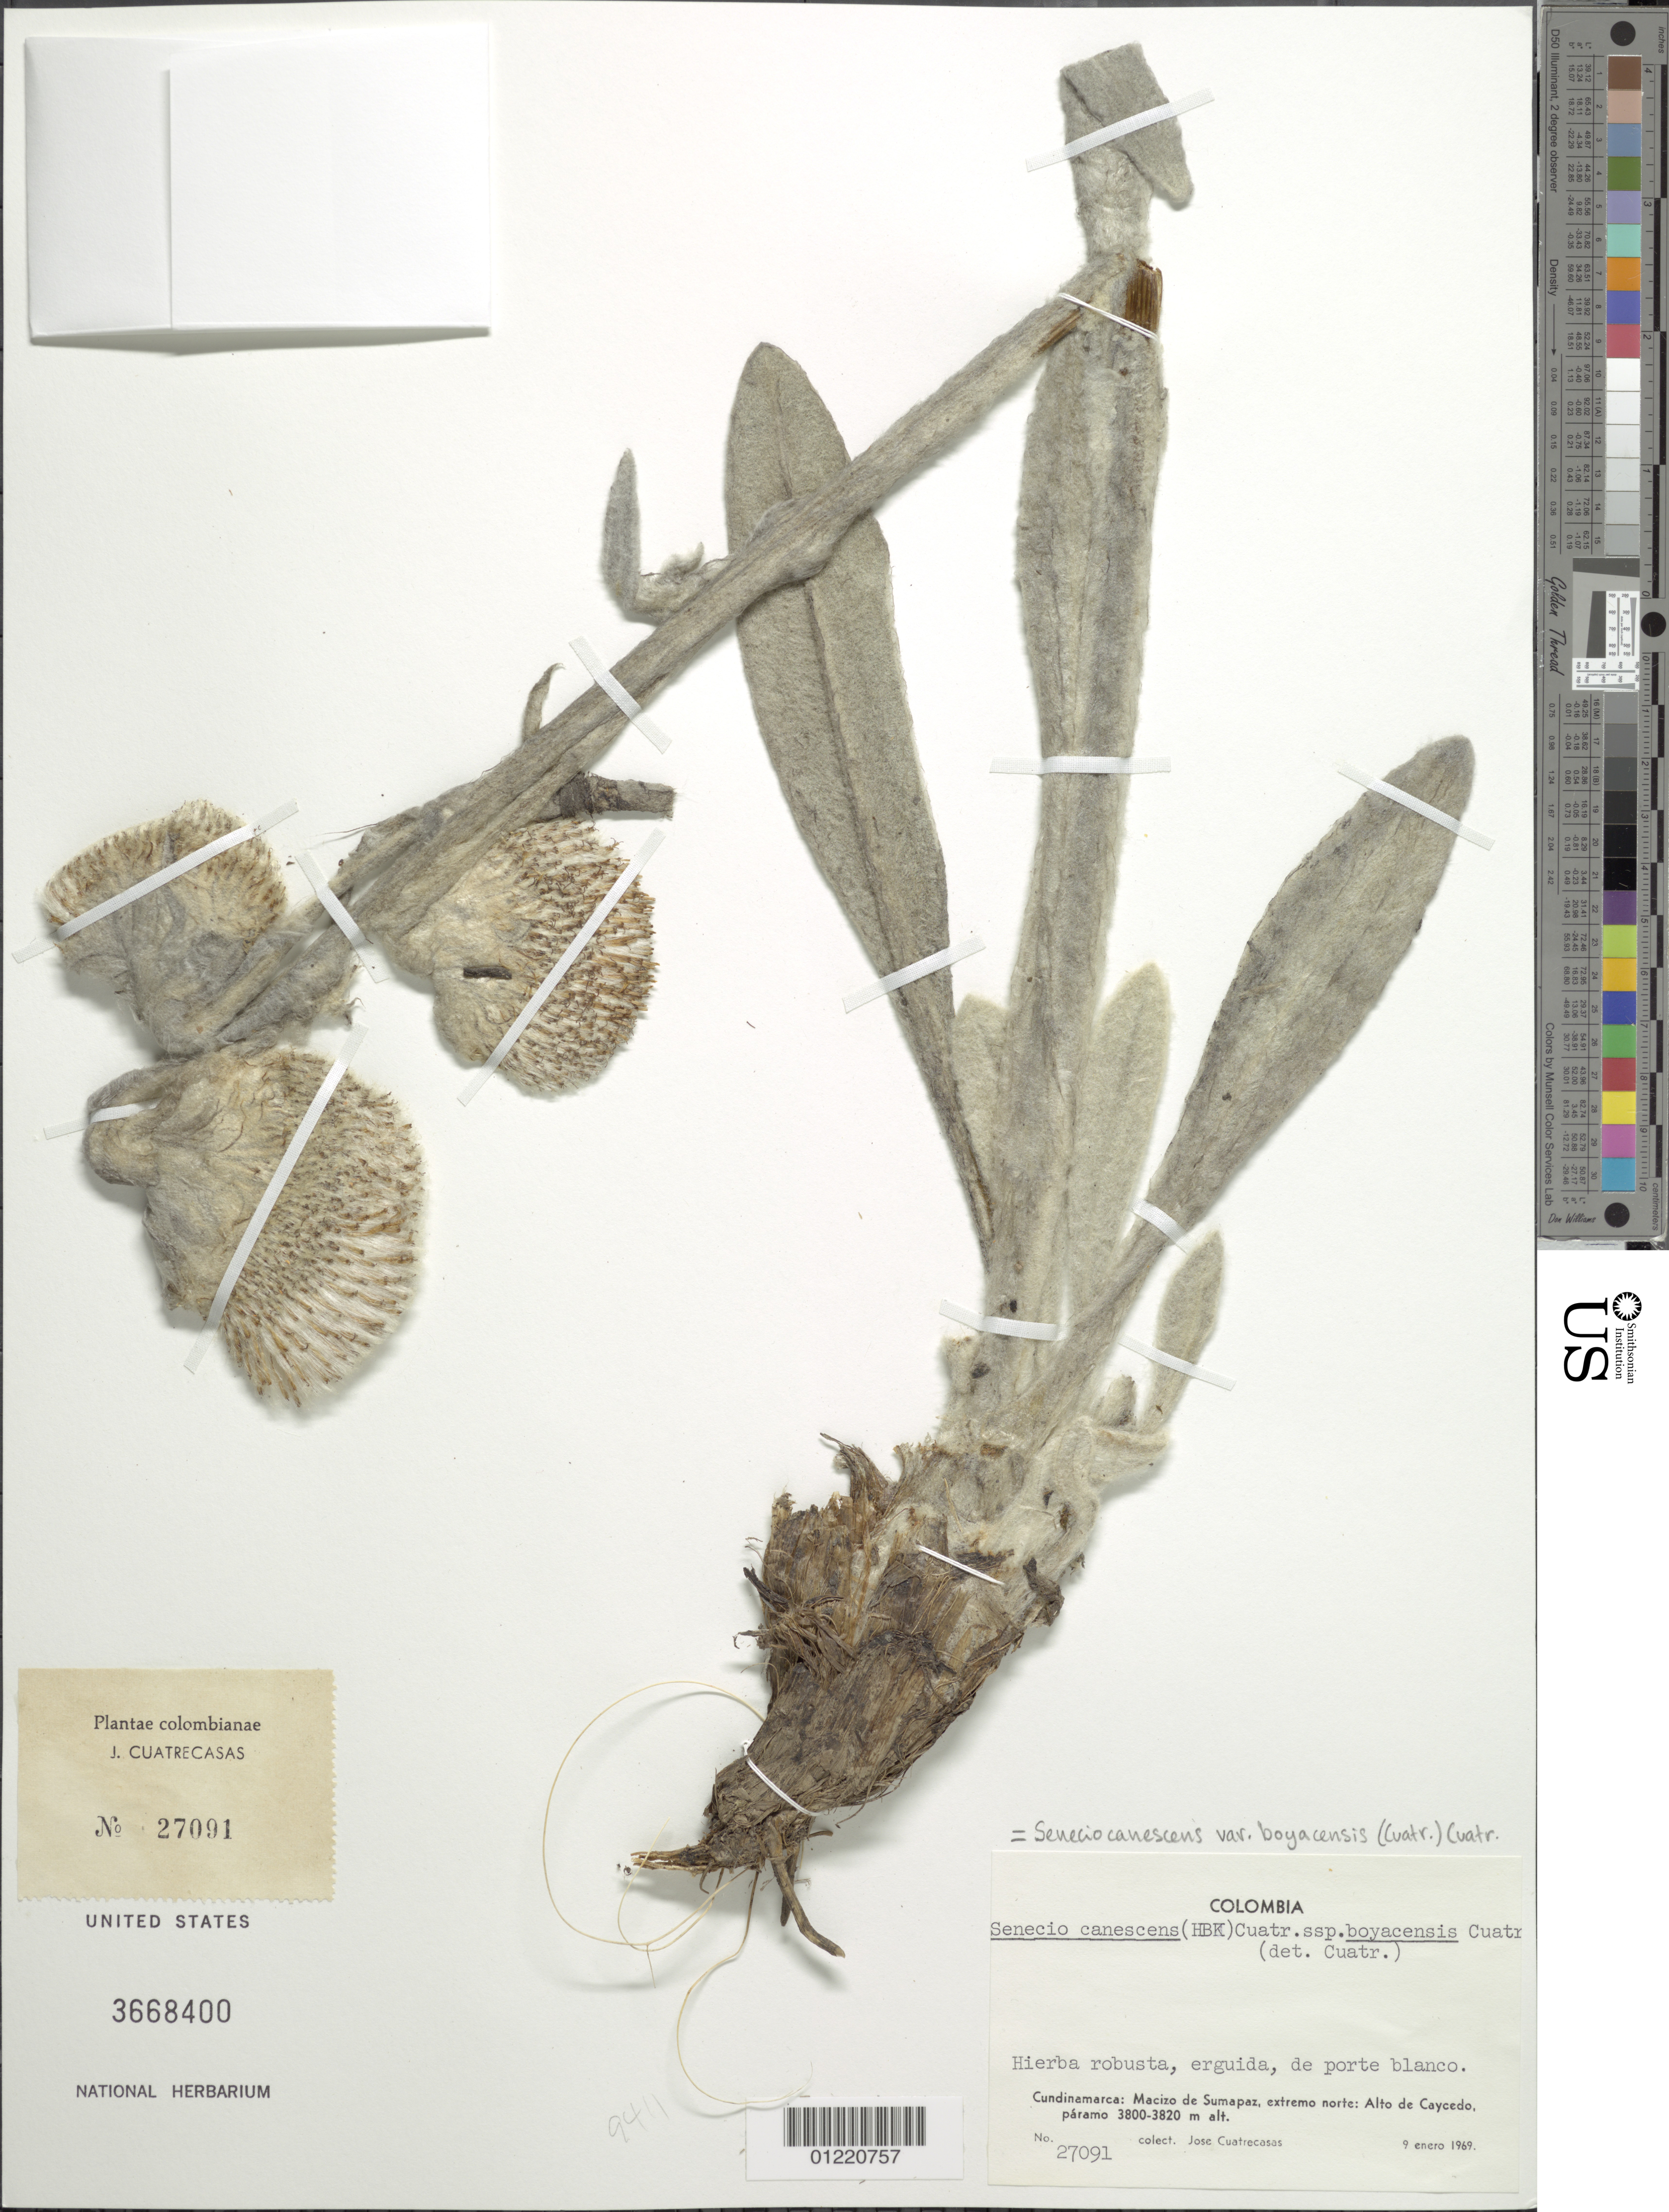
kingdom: Plantae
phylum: Tracheophyta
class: Magnoliopsida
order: Asterales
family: Asteraceae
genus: Senecio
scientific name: Senecio canescens var. boyacensis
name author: (Cuatrec.) Cuatrec.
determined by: Salomon, Luciana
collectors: J. Cuatrecasas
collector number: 27091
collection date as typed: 09 Jan 1969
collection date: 1969-01-09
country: Colombia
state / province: Cundinamarca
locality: Macizo de Sumapaz, extremo norte; Alto de Caycedo.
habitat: Paramo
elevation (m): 3800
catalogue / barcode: US 3668400